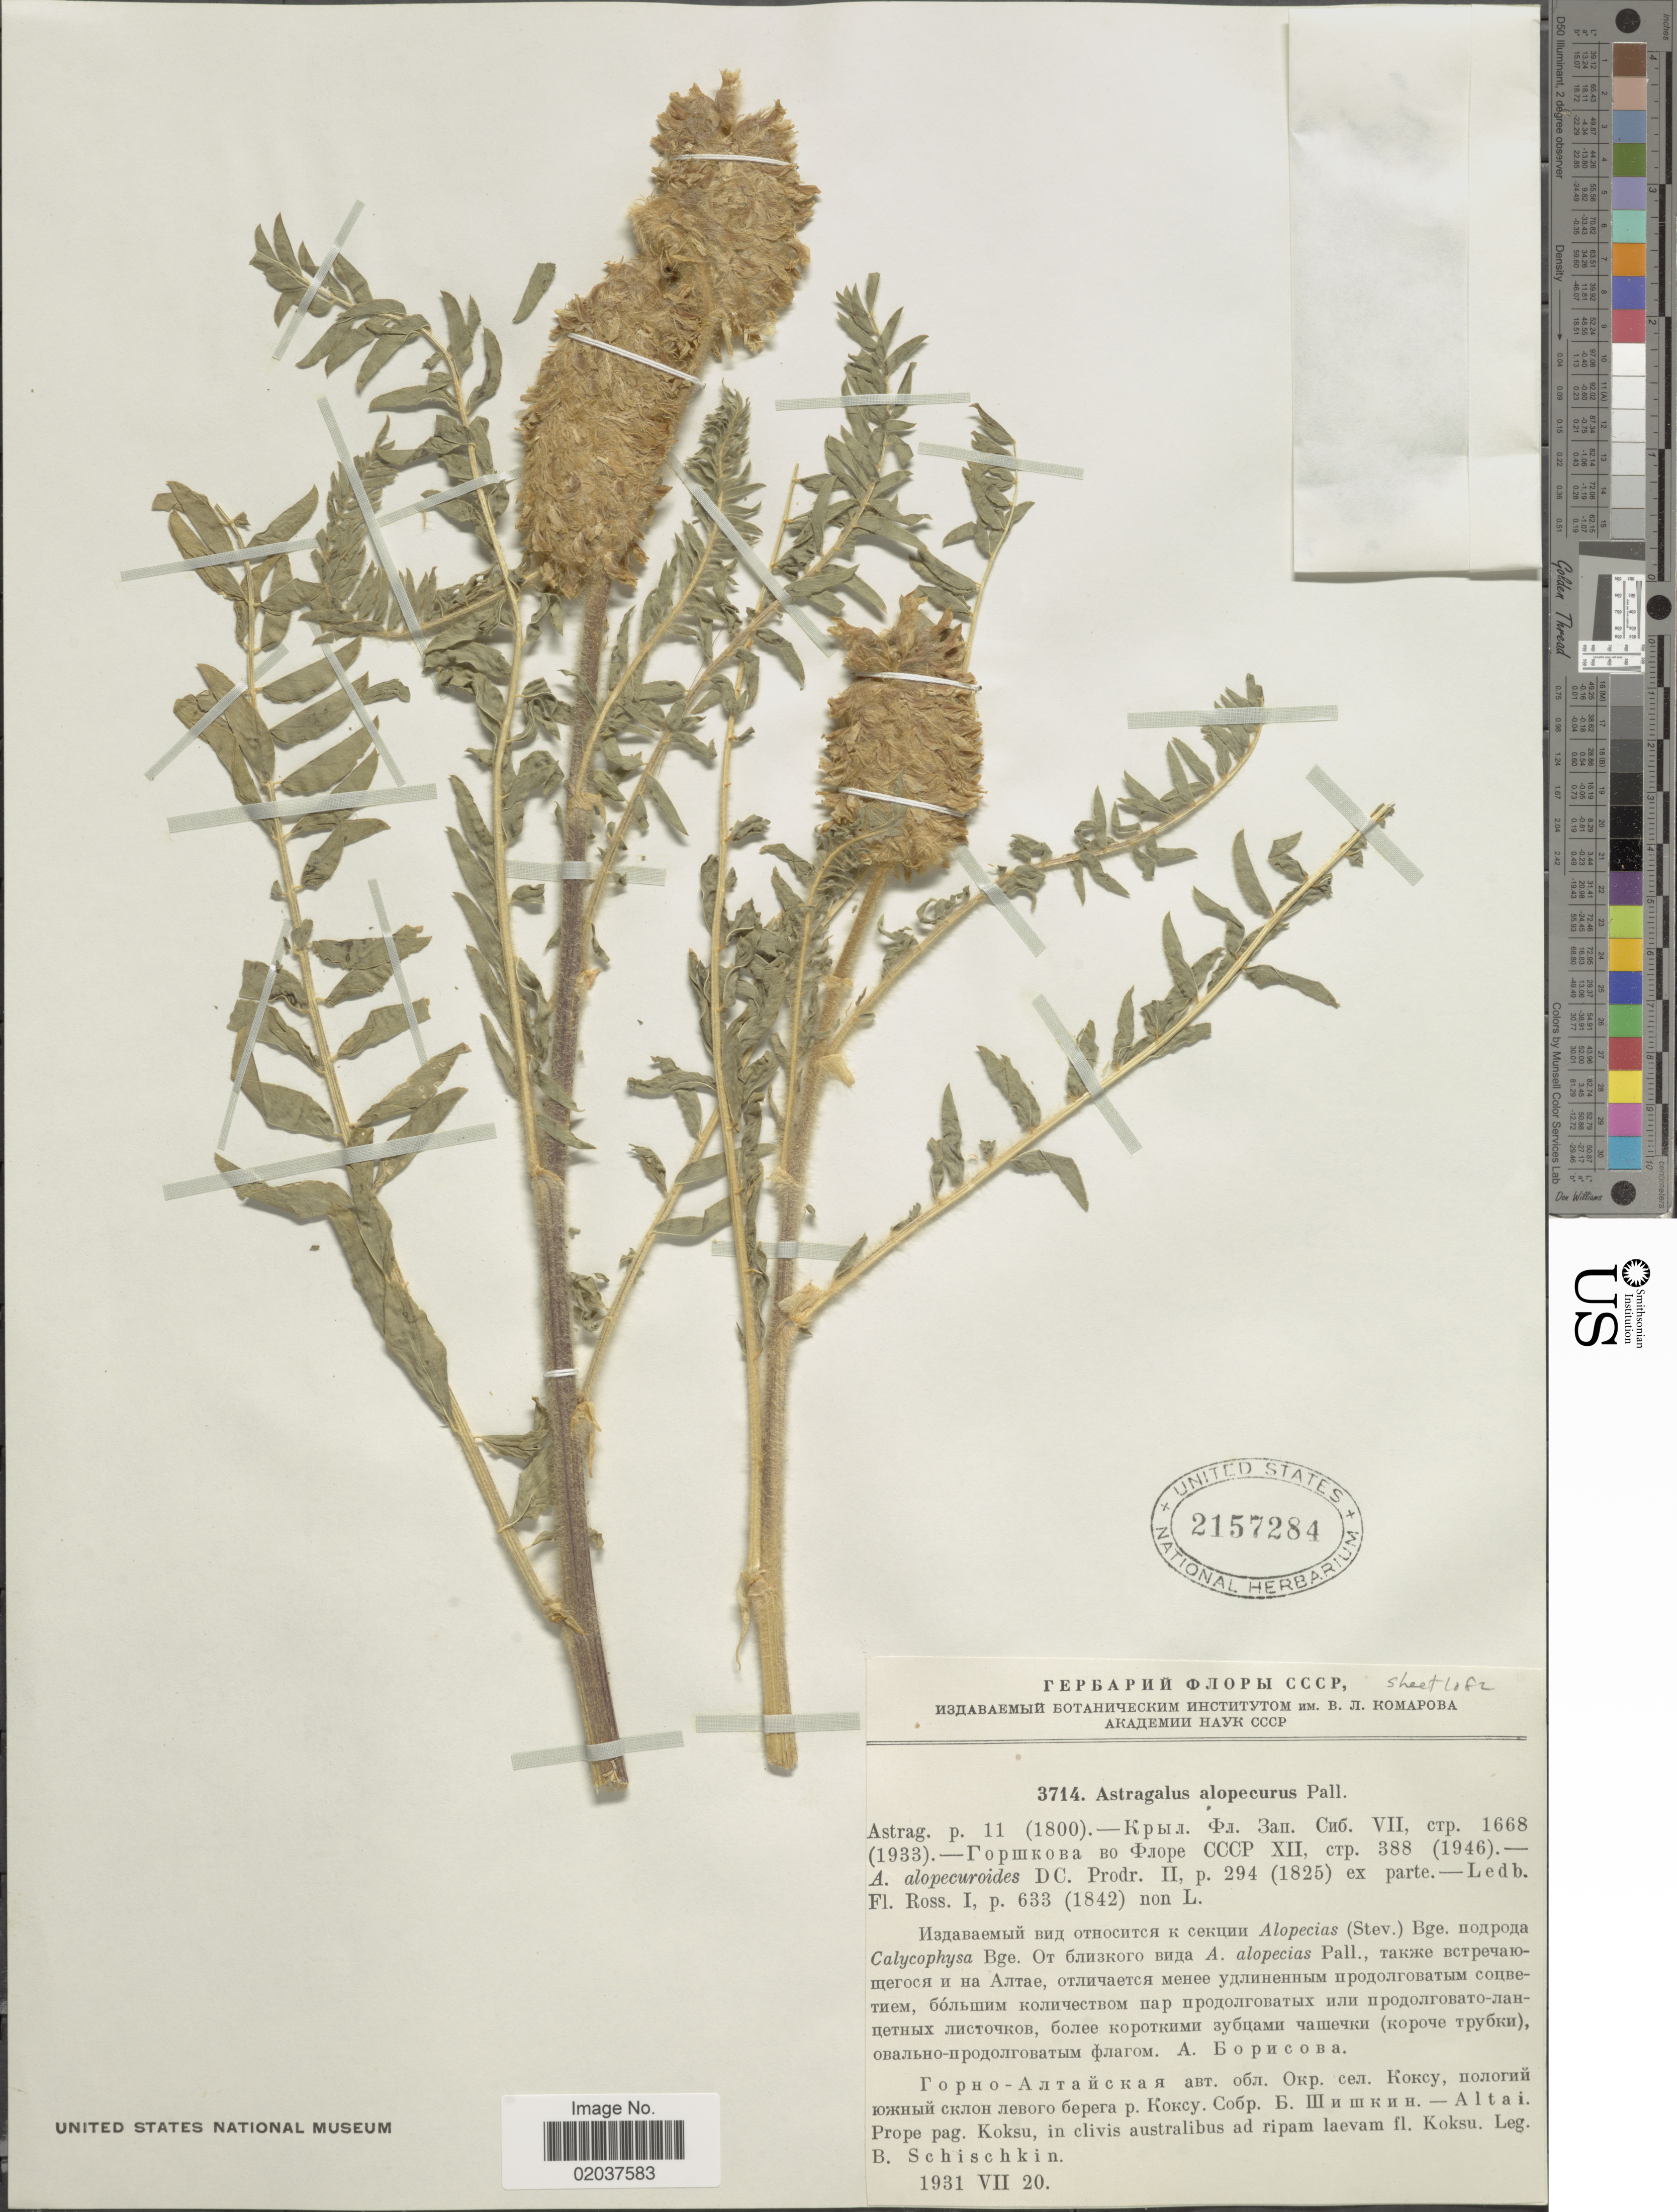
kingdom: Plantae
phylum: Tracheophyta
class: Magnoliopsida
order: Fabales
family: Fabaceae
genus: Astragalus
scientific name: Astragalus alopecuros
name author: Pall.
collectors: B. Schischkin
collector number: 3714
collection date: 1931-07-20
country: Russian Federation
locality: Altai, Porpe pag. Koksu. Fl. Koksu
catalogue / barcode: US 2157284